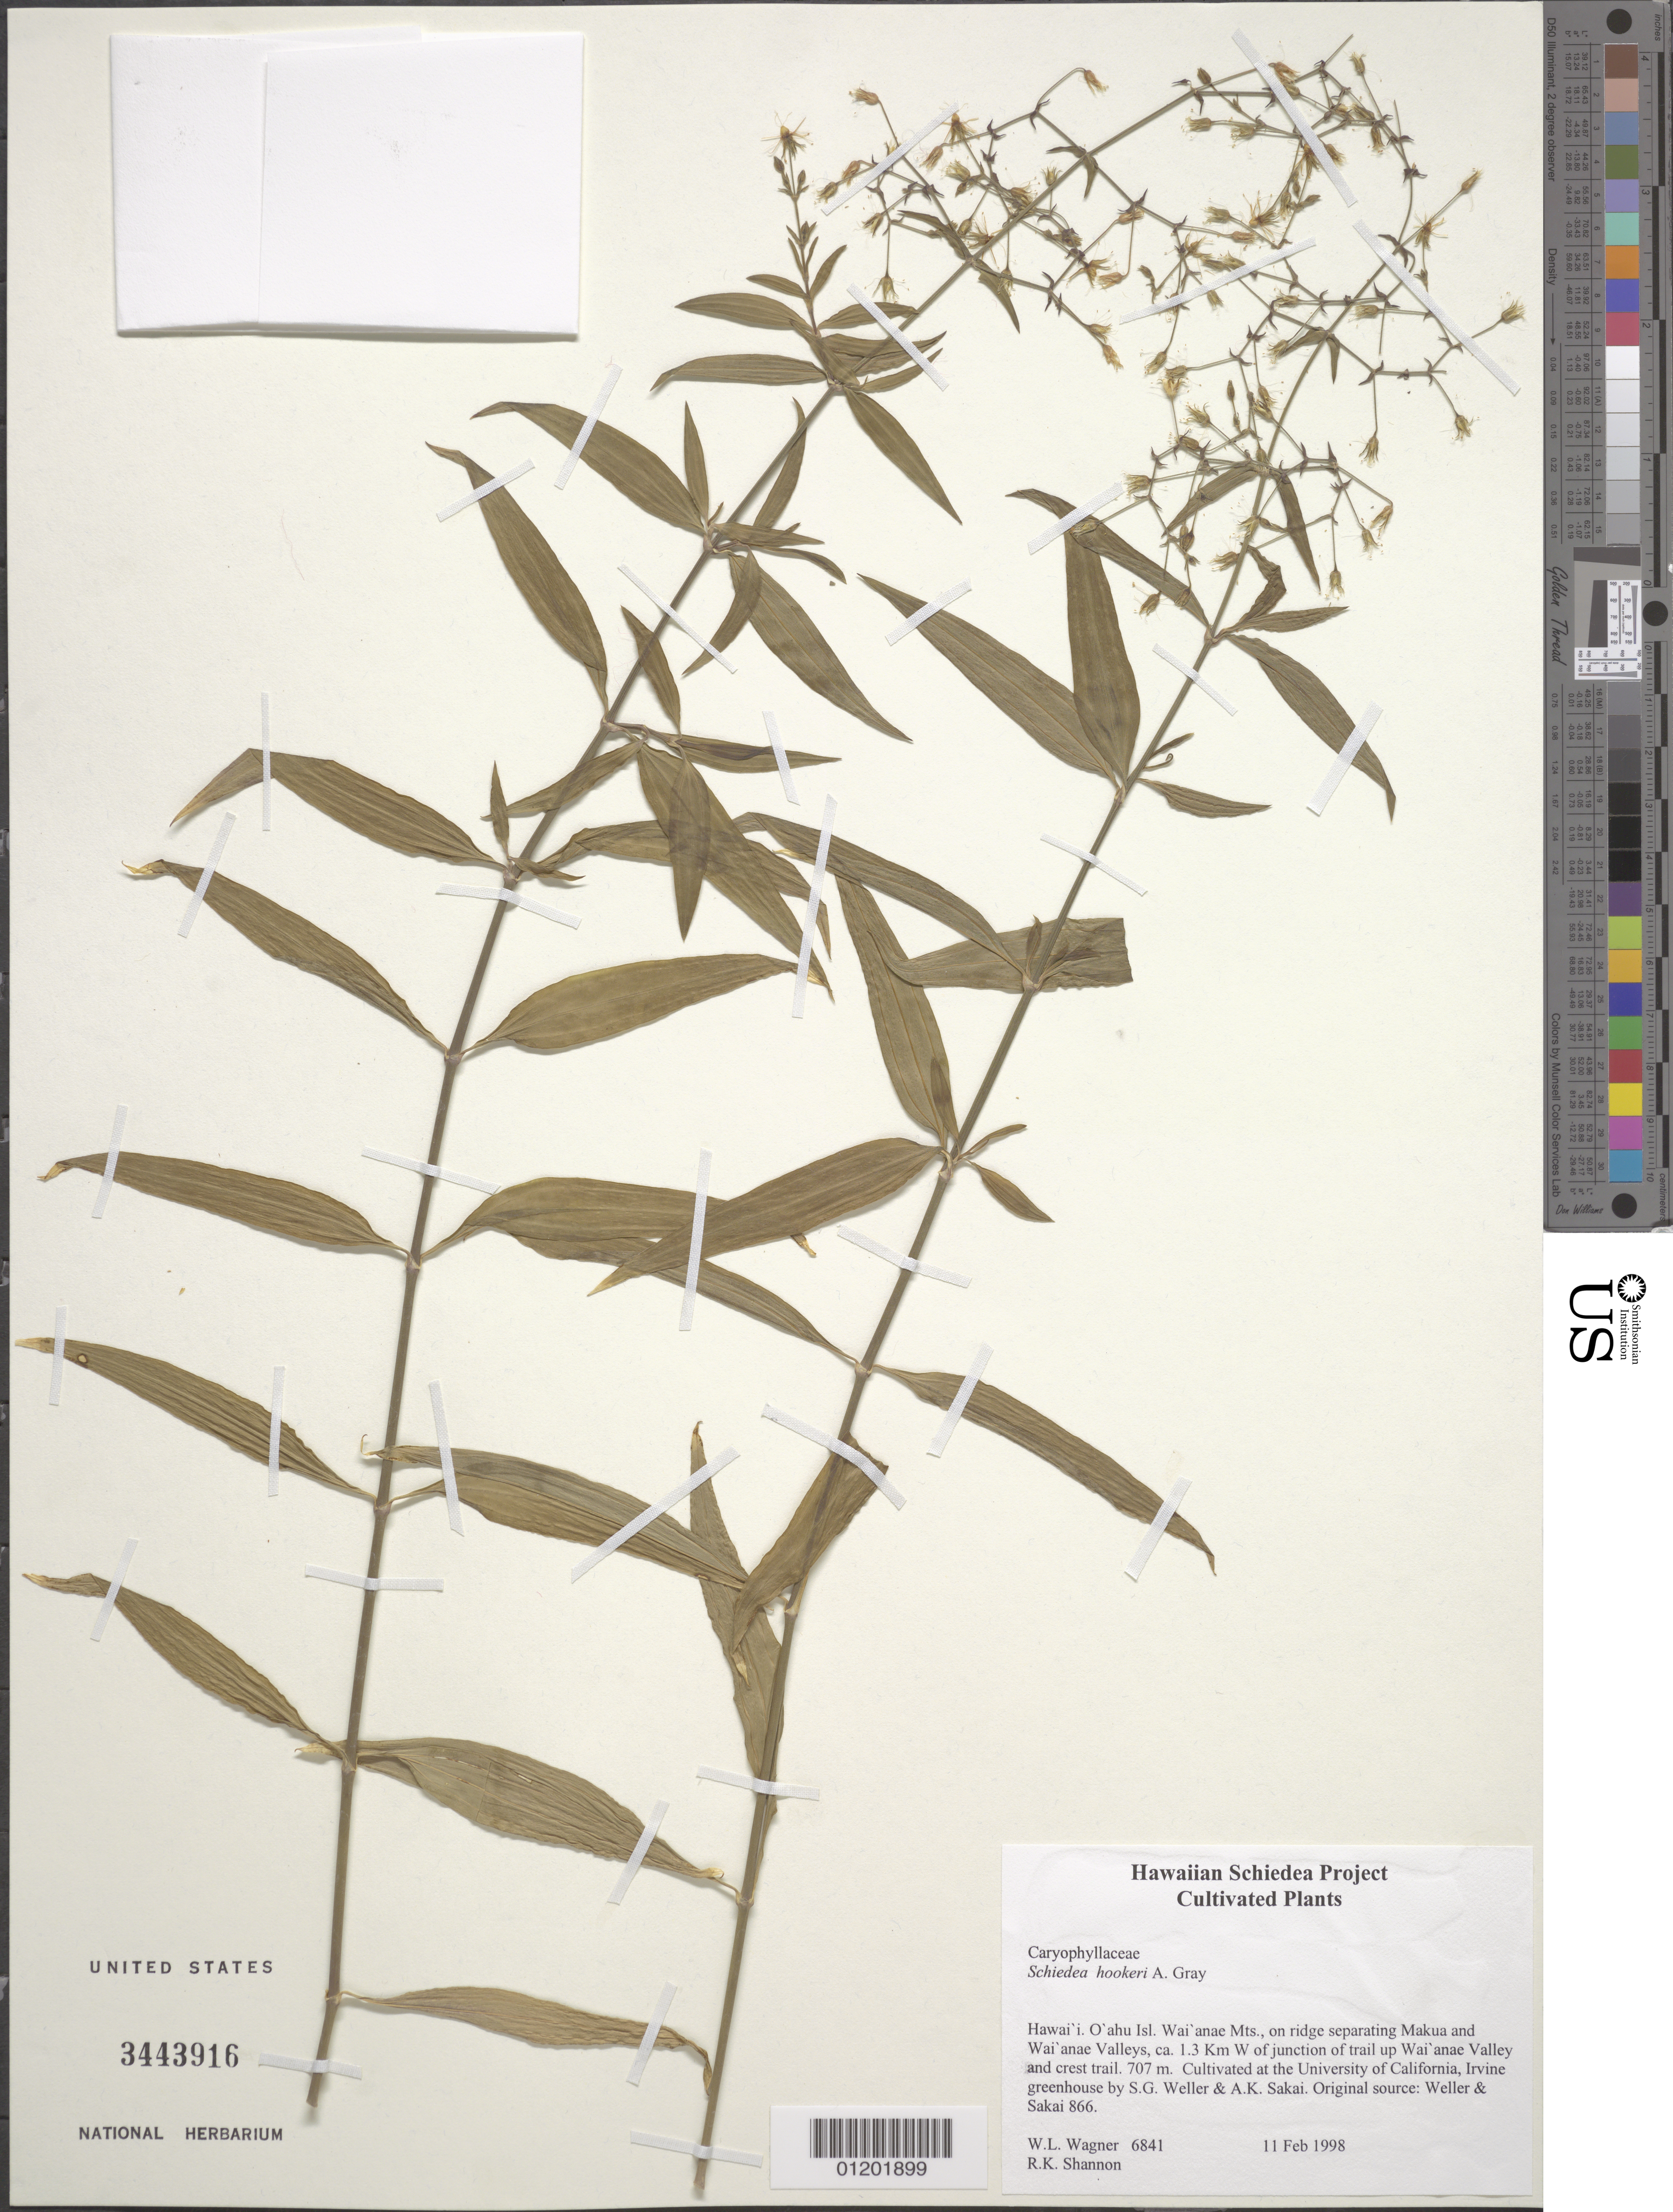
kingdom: Plantae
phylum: Tracheophyta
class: Magnoliopsida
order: Caryophyllales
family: Caryophyllaceae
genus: Schiedea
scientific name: Schiedea hookeri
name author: A. Gray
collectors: W. L. Wagner & R. Shannon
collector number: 6841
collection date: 1998-02-11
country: United States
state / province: California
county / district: Orange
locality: University of California, Irvine greenhouse.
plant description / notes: Cultivated at the University of California, Irvine greenhouse by S.G. Weller & A.K. Sakai. Original source: Weller & Sakai 866.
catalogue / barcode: US 3443916